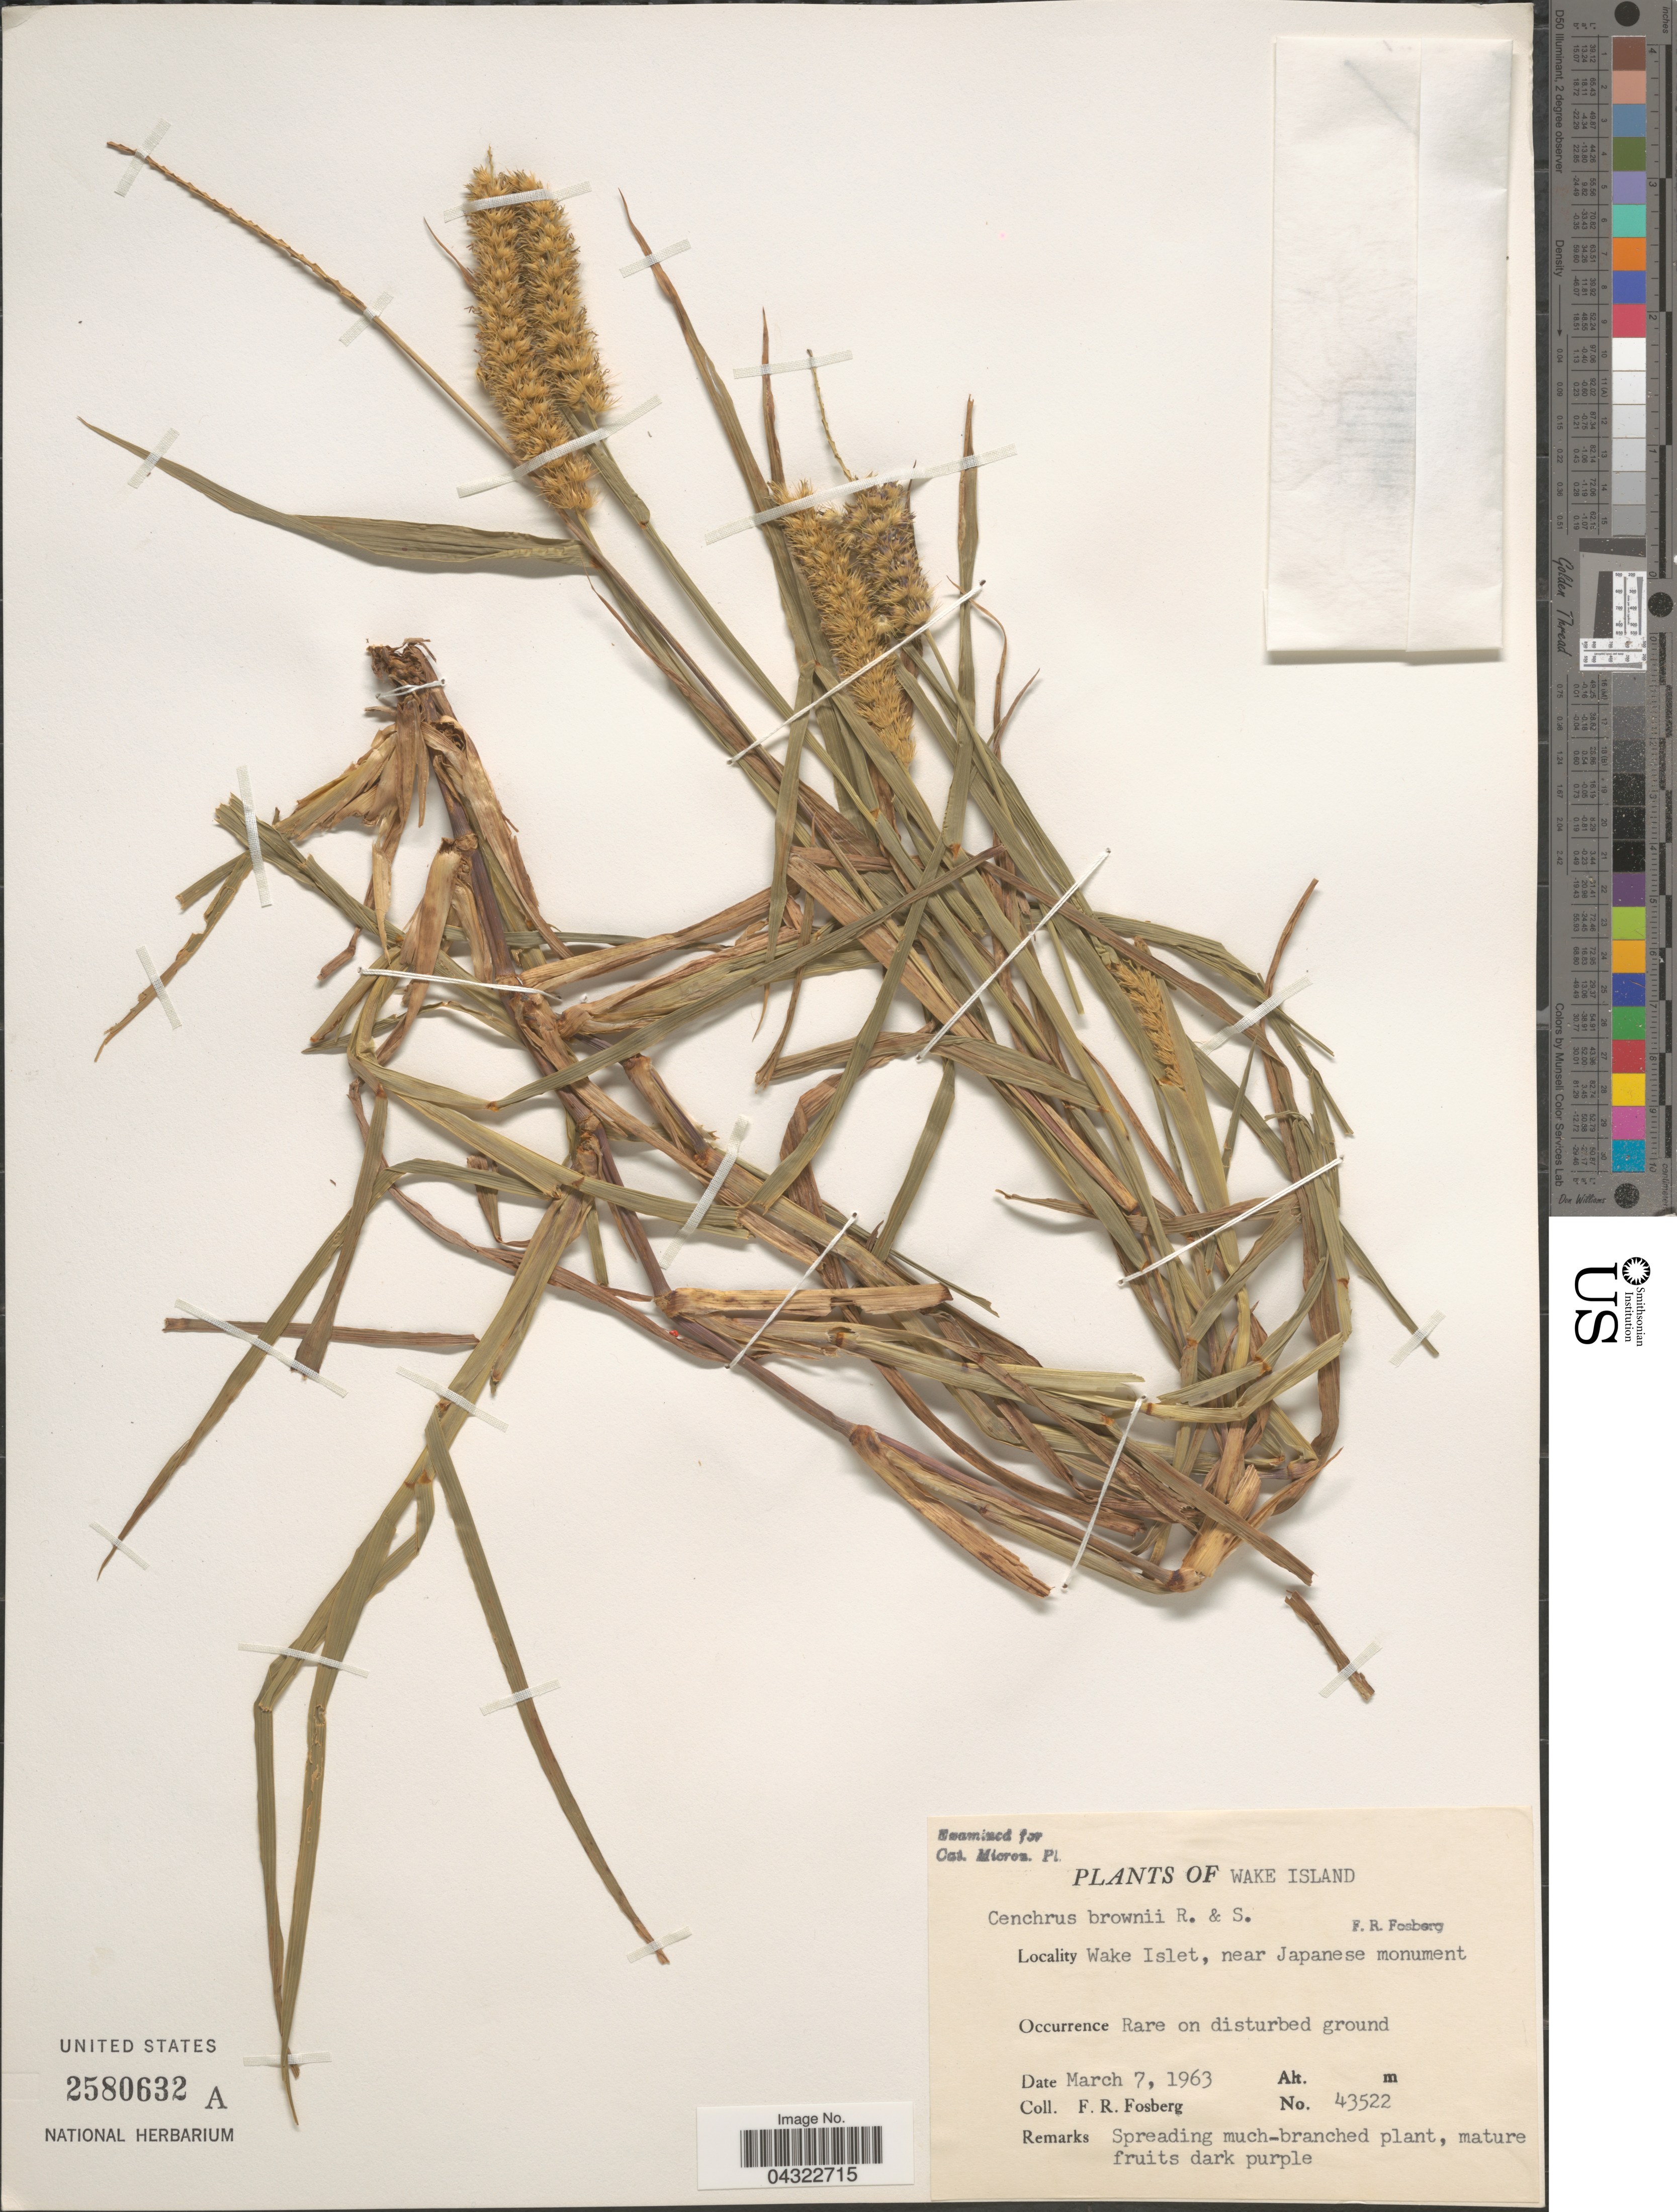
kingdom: Plantae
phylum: Tracheophyta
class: Liliopsida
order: Poales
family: Poaceae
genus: Cenchrus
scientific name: Cenchrus brownii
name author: Roem. & Schult.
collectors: F. R. Fosberg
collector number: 43522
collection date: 1963-03-07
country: U.S. Administered Pacific Islands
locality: Wake Island. Wake Islet, near Japanese monument.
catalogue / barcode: US 2580632A